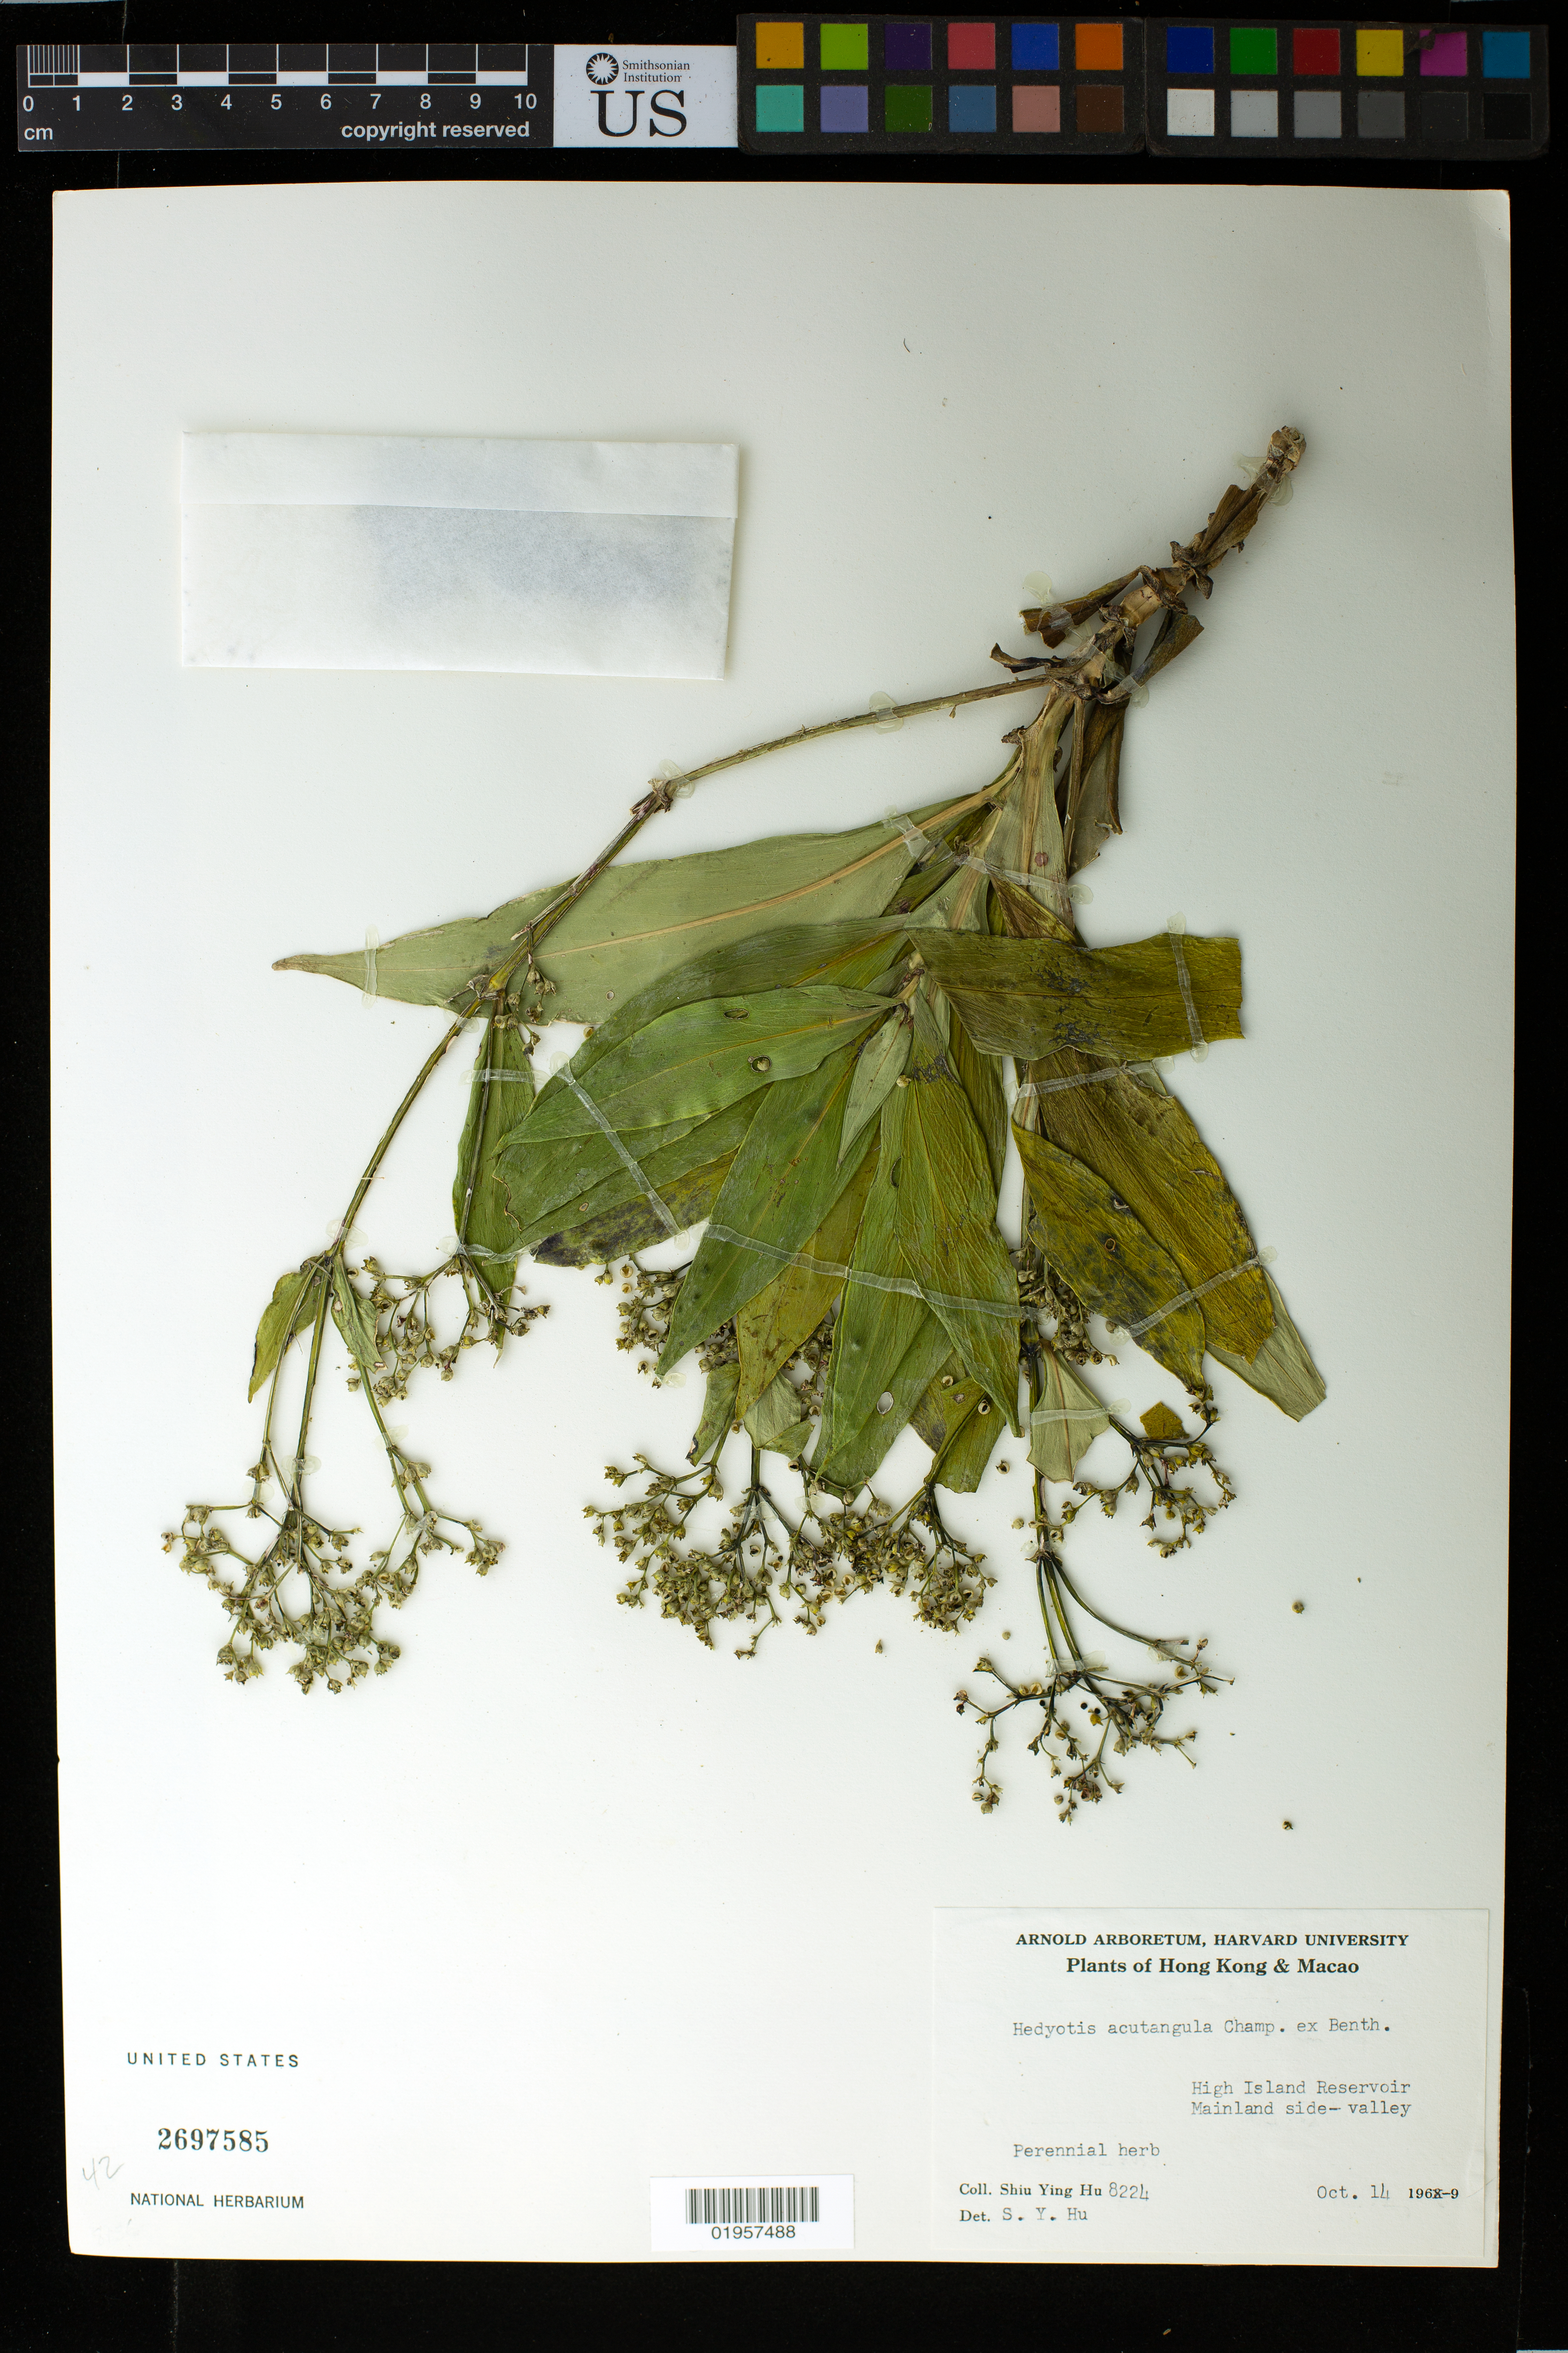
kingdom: Plantae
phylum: Tracheophyta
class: Magnoliopsida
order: Gentianales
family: Rubiaceae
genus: Hedyotis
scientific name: Hedyotis acutangula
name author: Champ. ex Benth.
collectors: S. Y. Hu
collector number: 8224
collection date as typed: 14 Oct 1969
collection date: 1969-10-14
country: China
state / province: Hong Kong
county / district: New Territories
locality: Hong Kong: High Island Reservoir, N.T. Mainland side.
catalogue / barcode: US 2697585